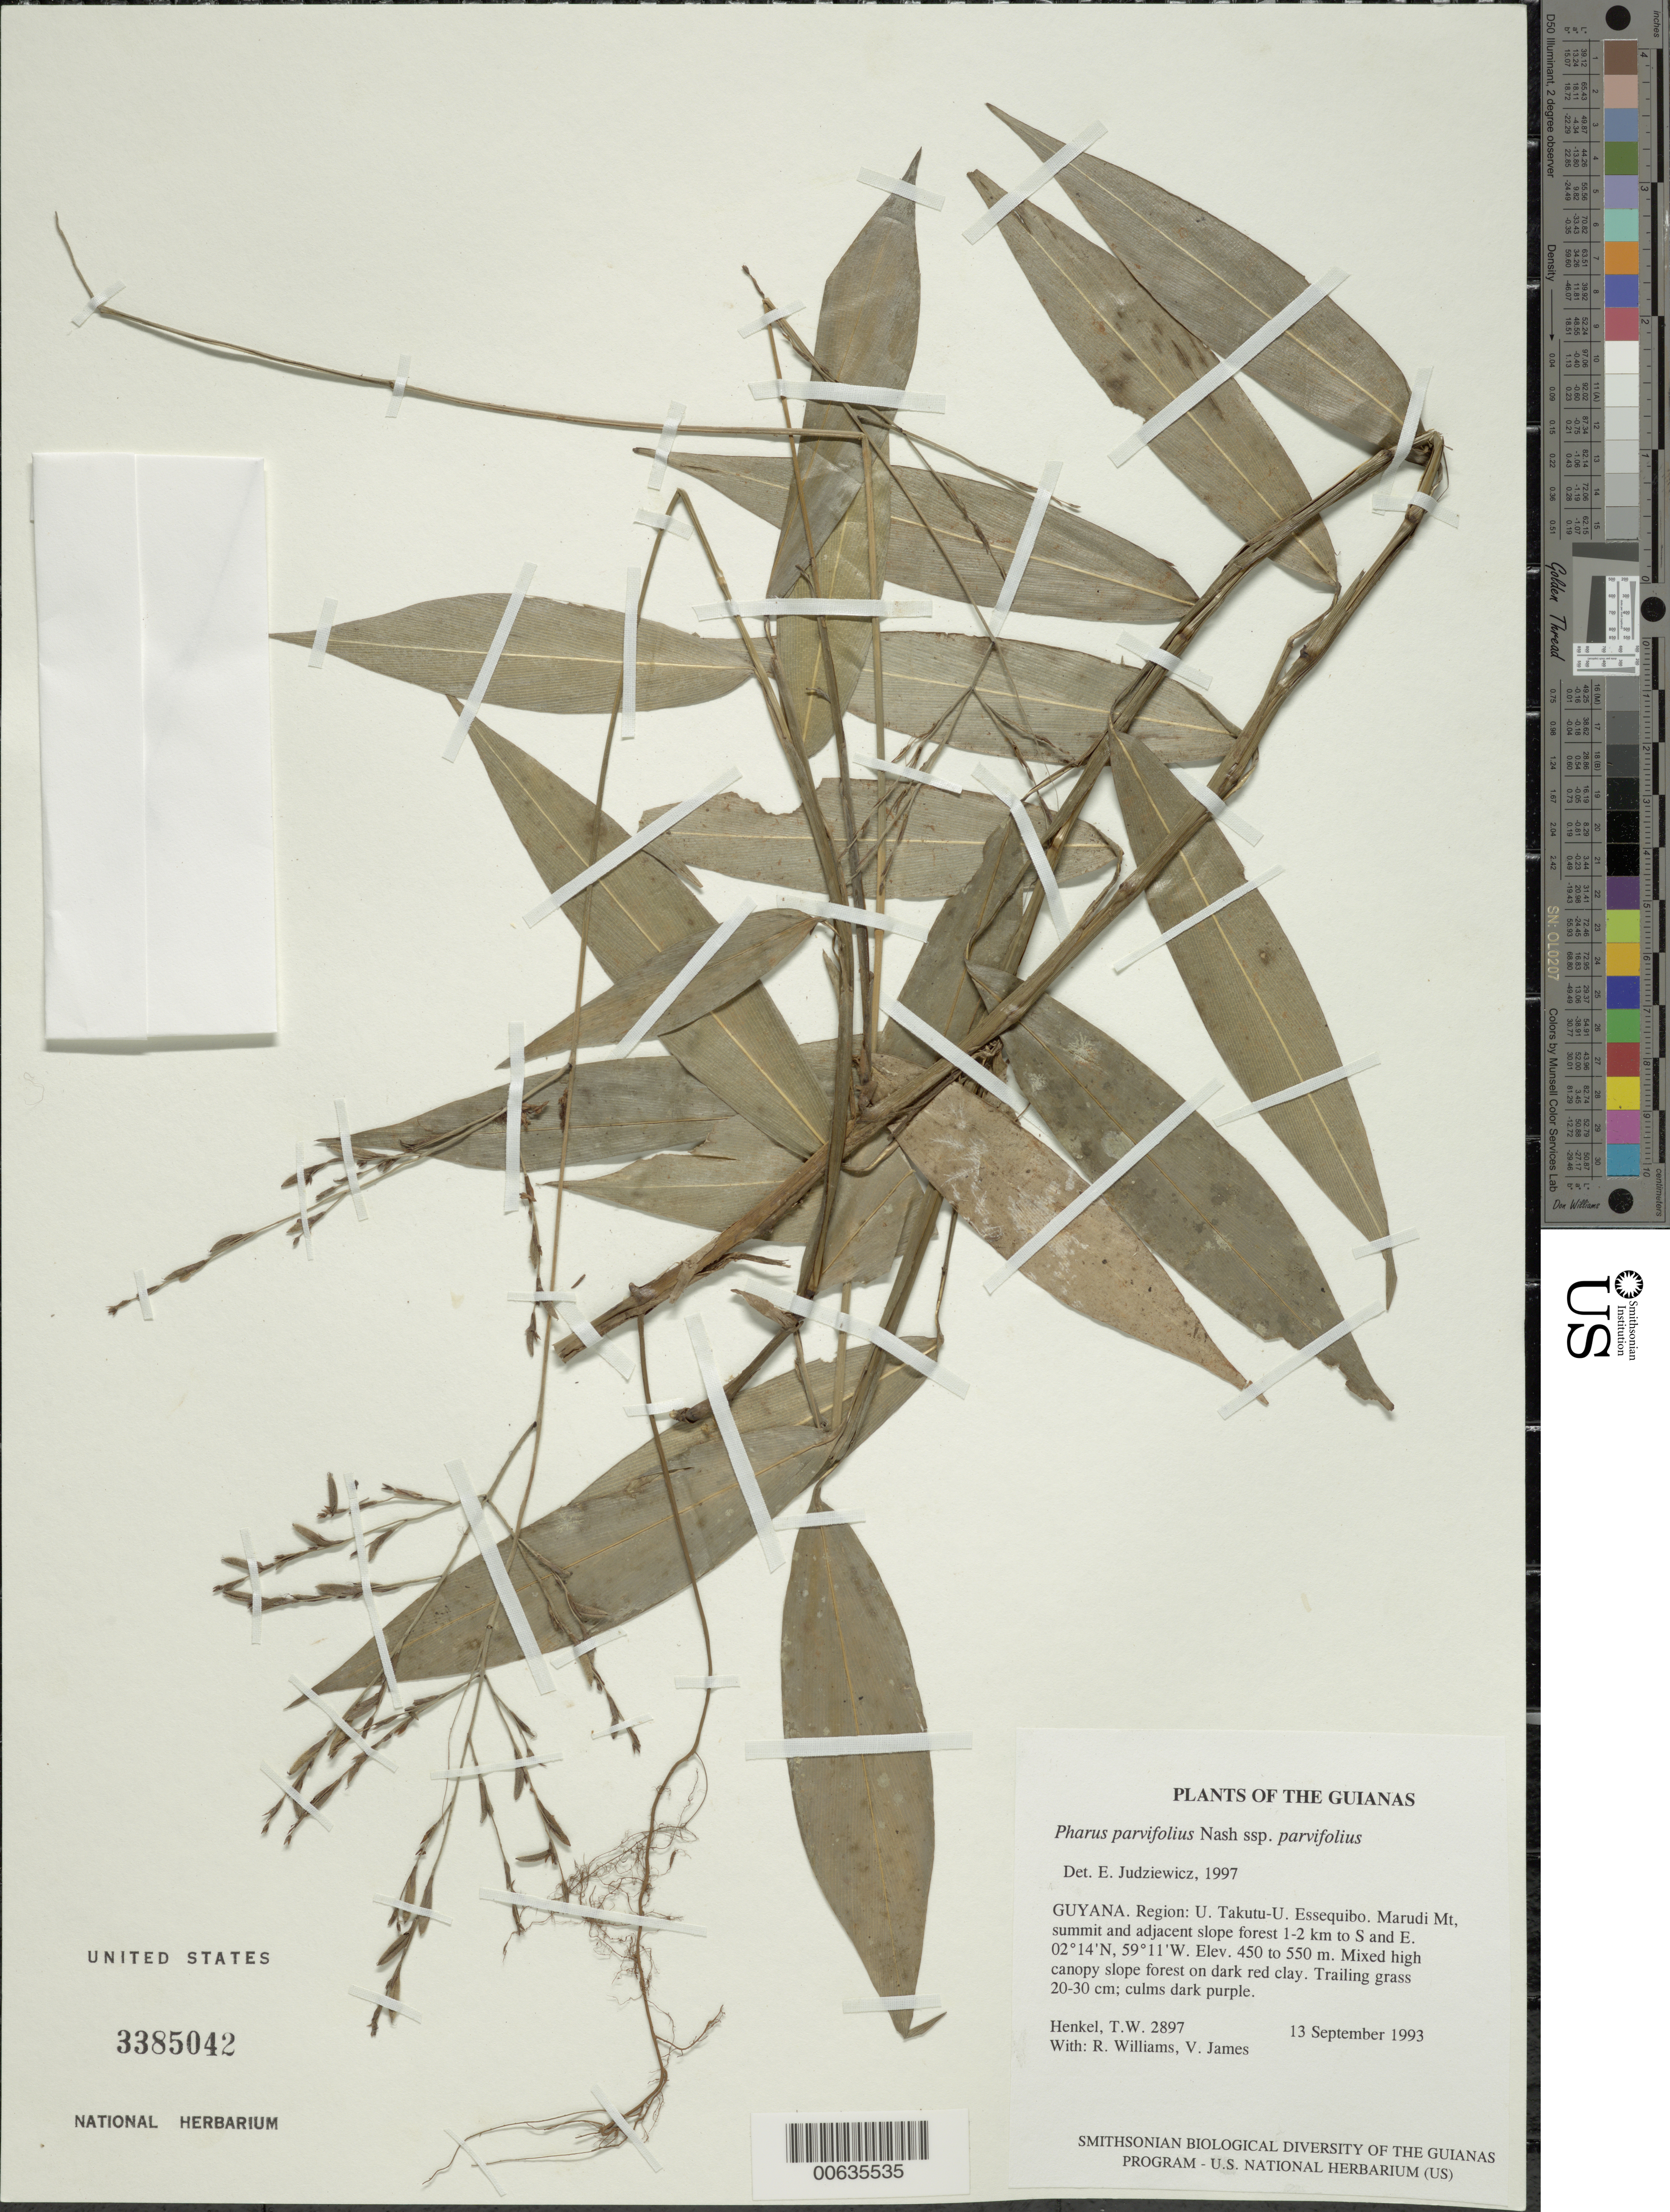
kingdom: Plantae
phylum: Tracheophyta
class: Liliopsida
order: Poales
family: Poaceae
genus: Pharus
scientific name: Pharus parvifolius subsp. parvifolius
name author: Nash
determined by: Judziewicz, E. J.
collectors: T. Henkel, R. Williams & V. James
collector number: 2897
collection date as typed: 13 September 1993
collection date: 1993-09-13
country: Guyana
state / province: U. Takutu-U. Essequibo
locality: Marudi Mt, summit and adjacent slope forest 1-2 km to S and E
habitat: Mixed high canopy slope forest on dark red clay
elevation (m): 450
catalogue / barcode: US 3385042